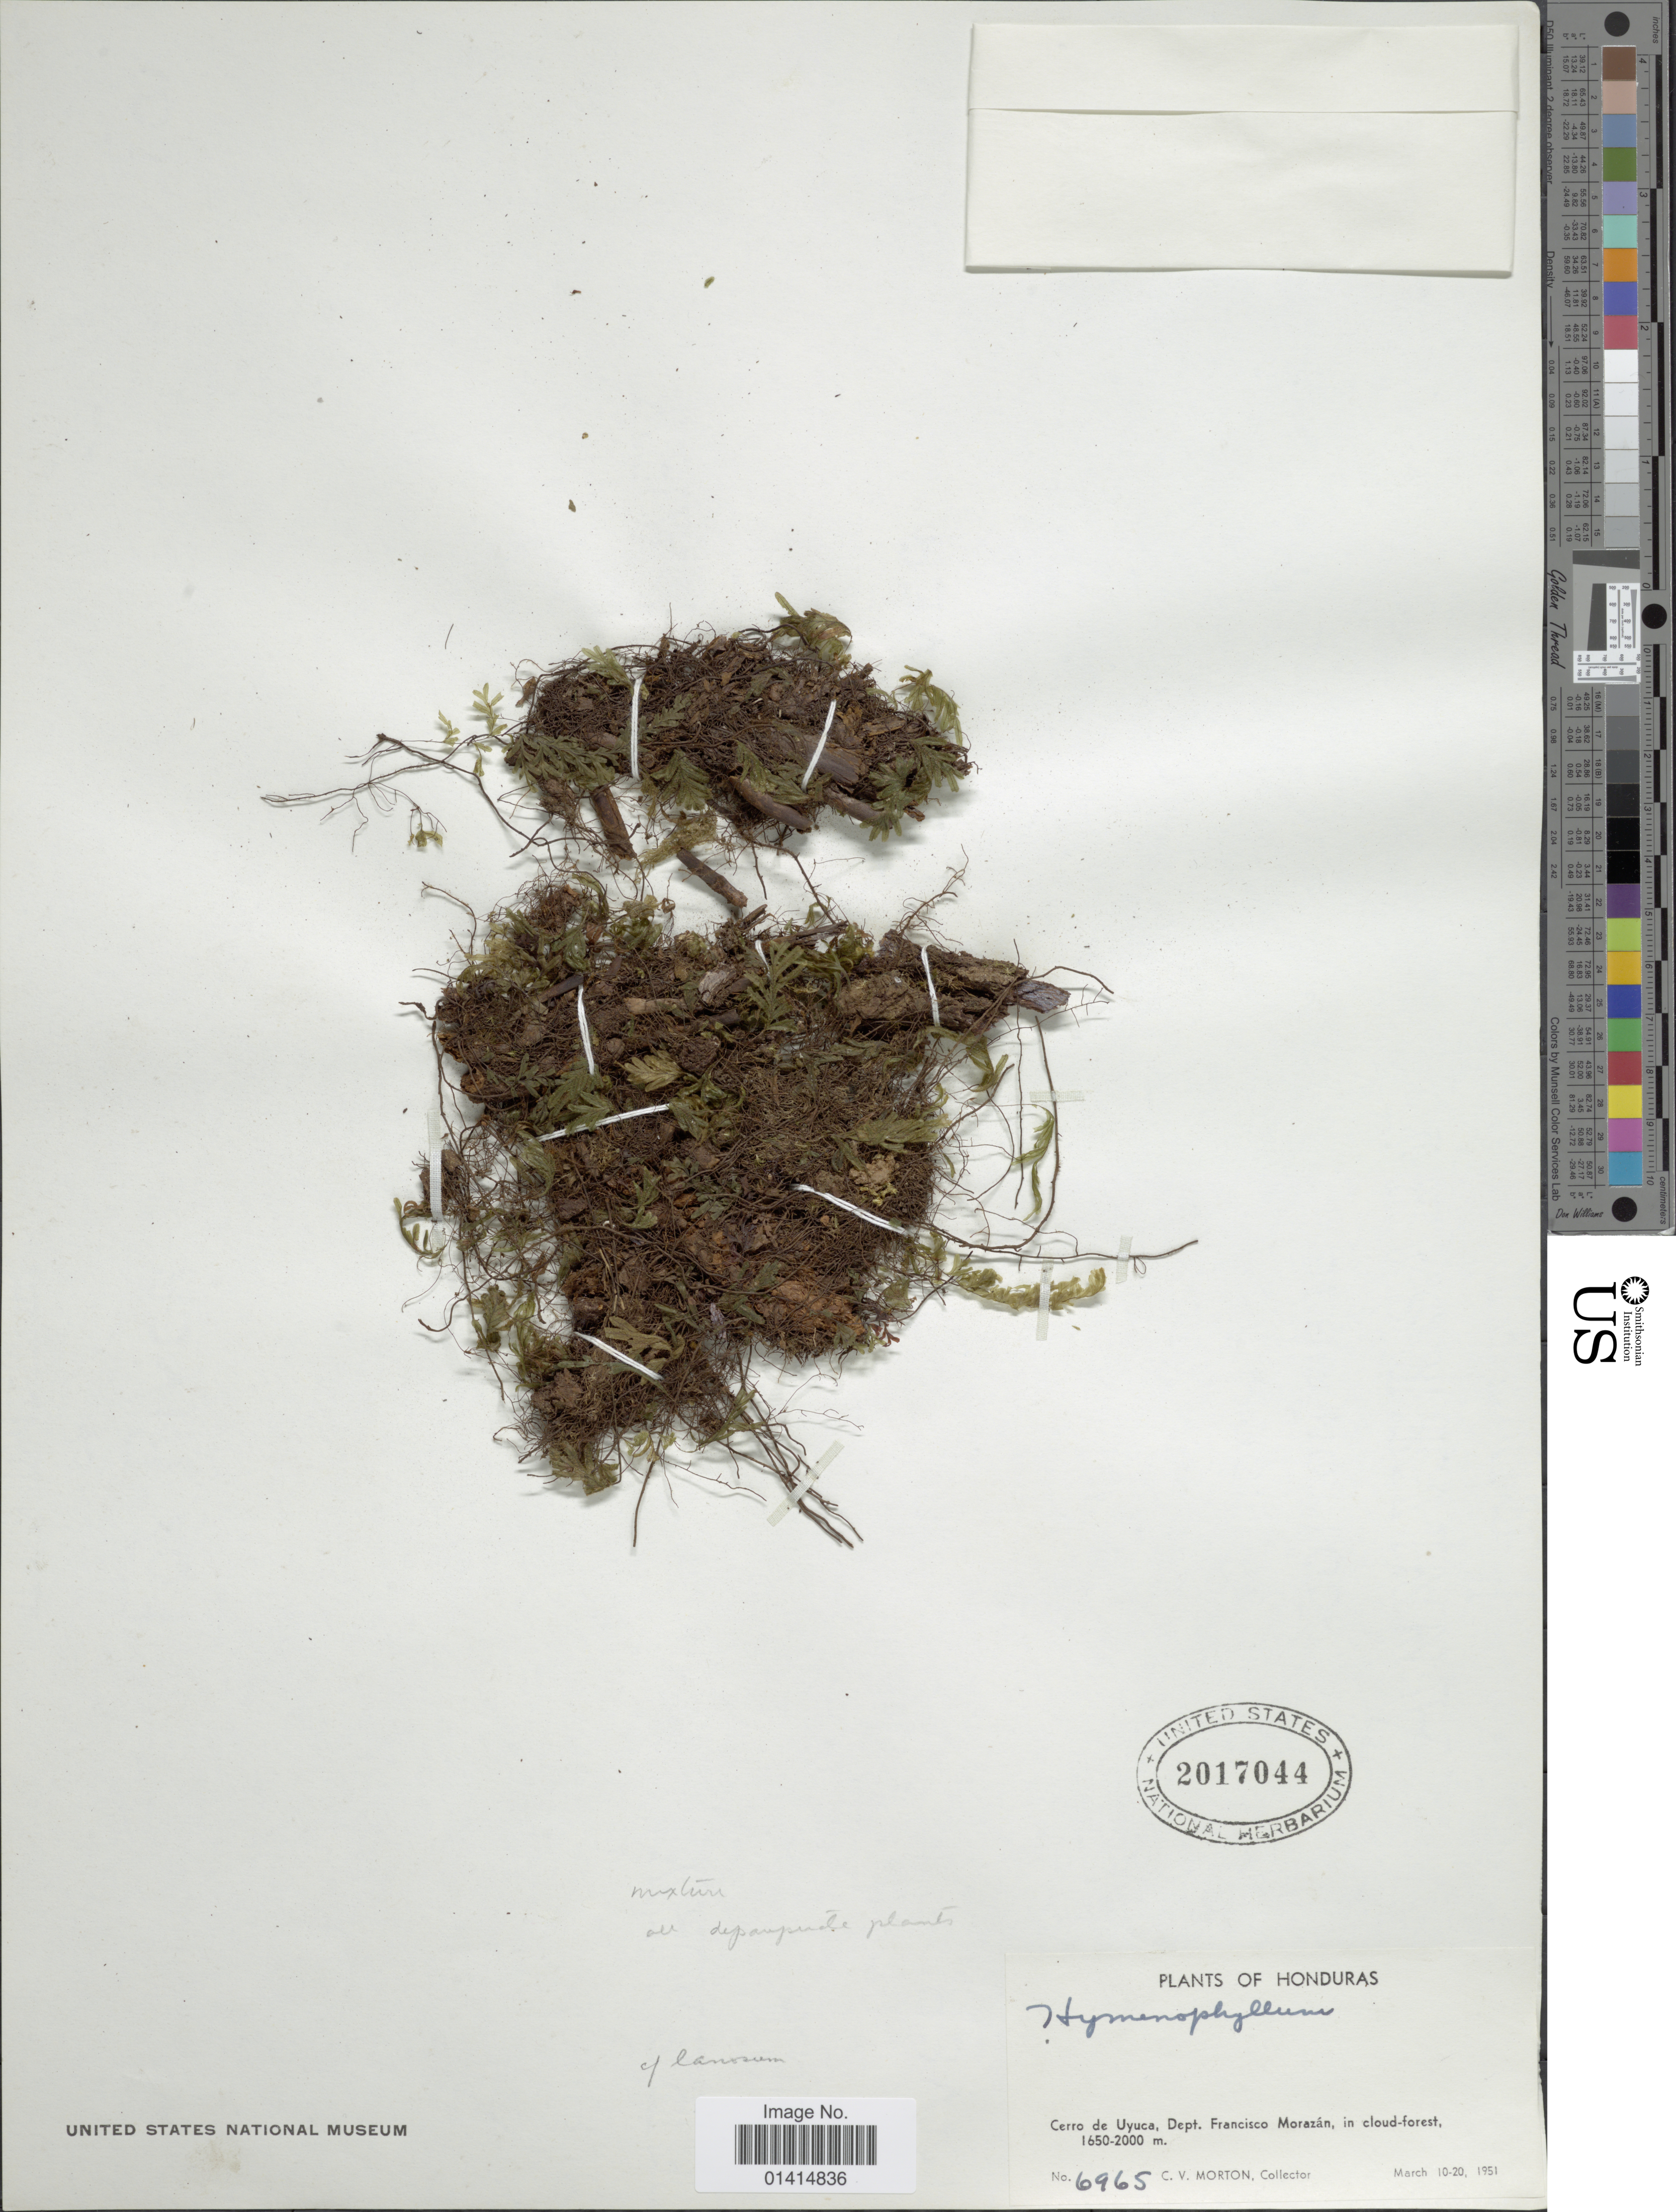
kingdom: Plantae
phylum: Tracheophyta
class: Polypodiopsida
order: Hymenophyllales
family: Hymenophyllaceae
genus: Hymenophyllum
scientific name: Hymenophyllum sp.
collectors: C. V. Morton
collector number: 6965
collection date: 1951-03-10/1951-03-20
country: Honduras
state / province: Fco. Morazán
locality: Cerro de Uyuca,Dept Francisco Morazán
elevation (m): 1650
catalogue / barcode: US 2017044